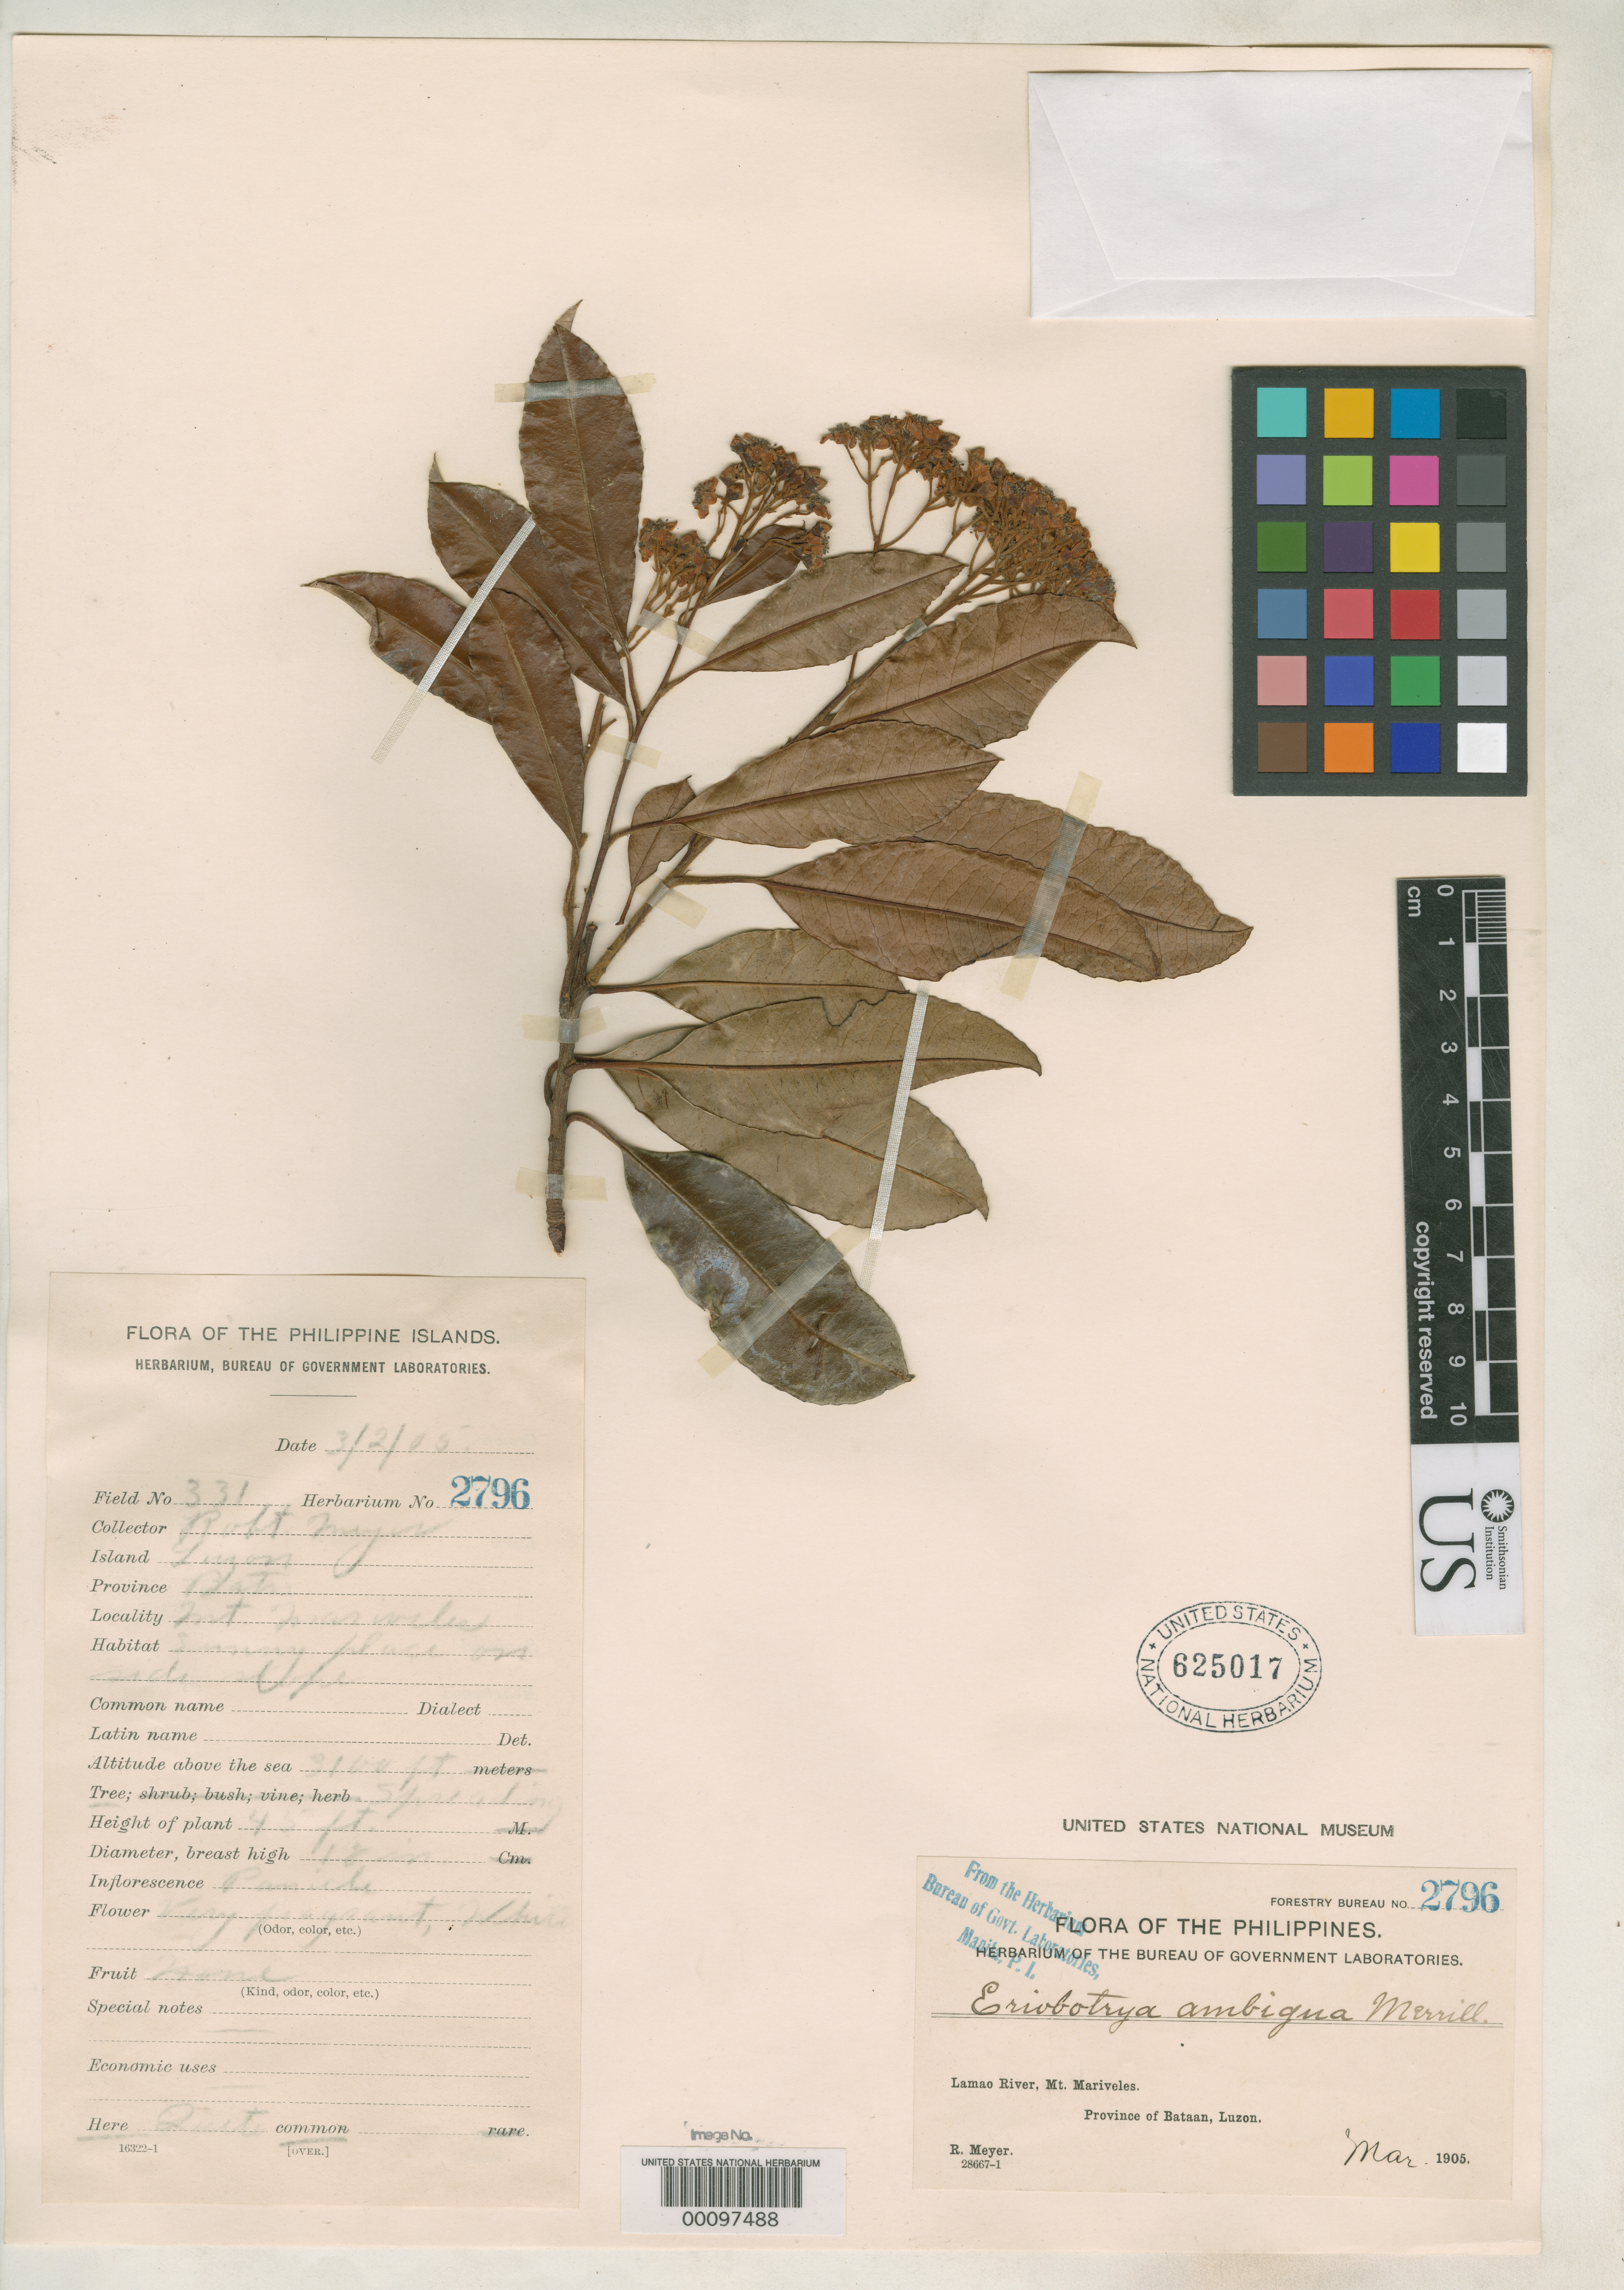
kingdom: Plantae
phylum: Tracheophyta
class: Magnoliopsida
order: Rosales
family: Rosaceae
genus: Eriobotrya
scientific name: Eriobotrya ambigua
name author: Merr.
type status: Isotype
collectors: R. Meyer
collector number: Bur. Sci. 2796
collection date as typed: Mar 1905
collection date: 1905-03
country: Philippines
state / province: Central Luzon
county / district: Bataan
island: Luzon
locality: Lamao River, Mt Mariveles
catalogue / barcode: US 625017